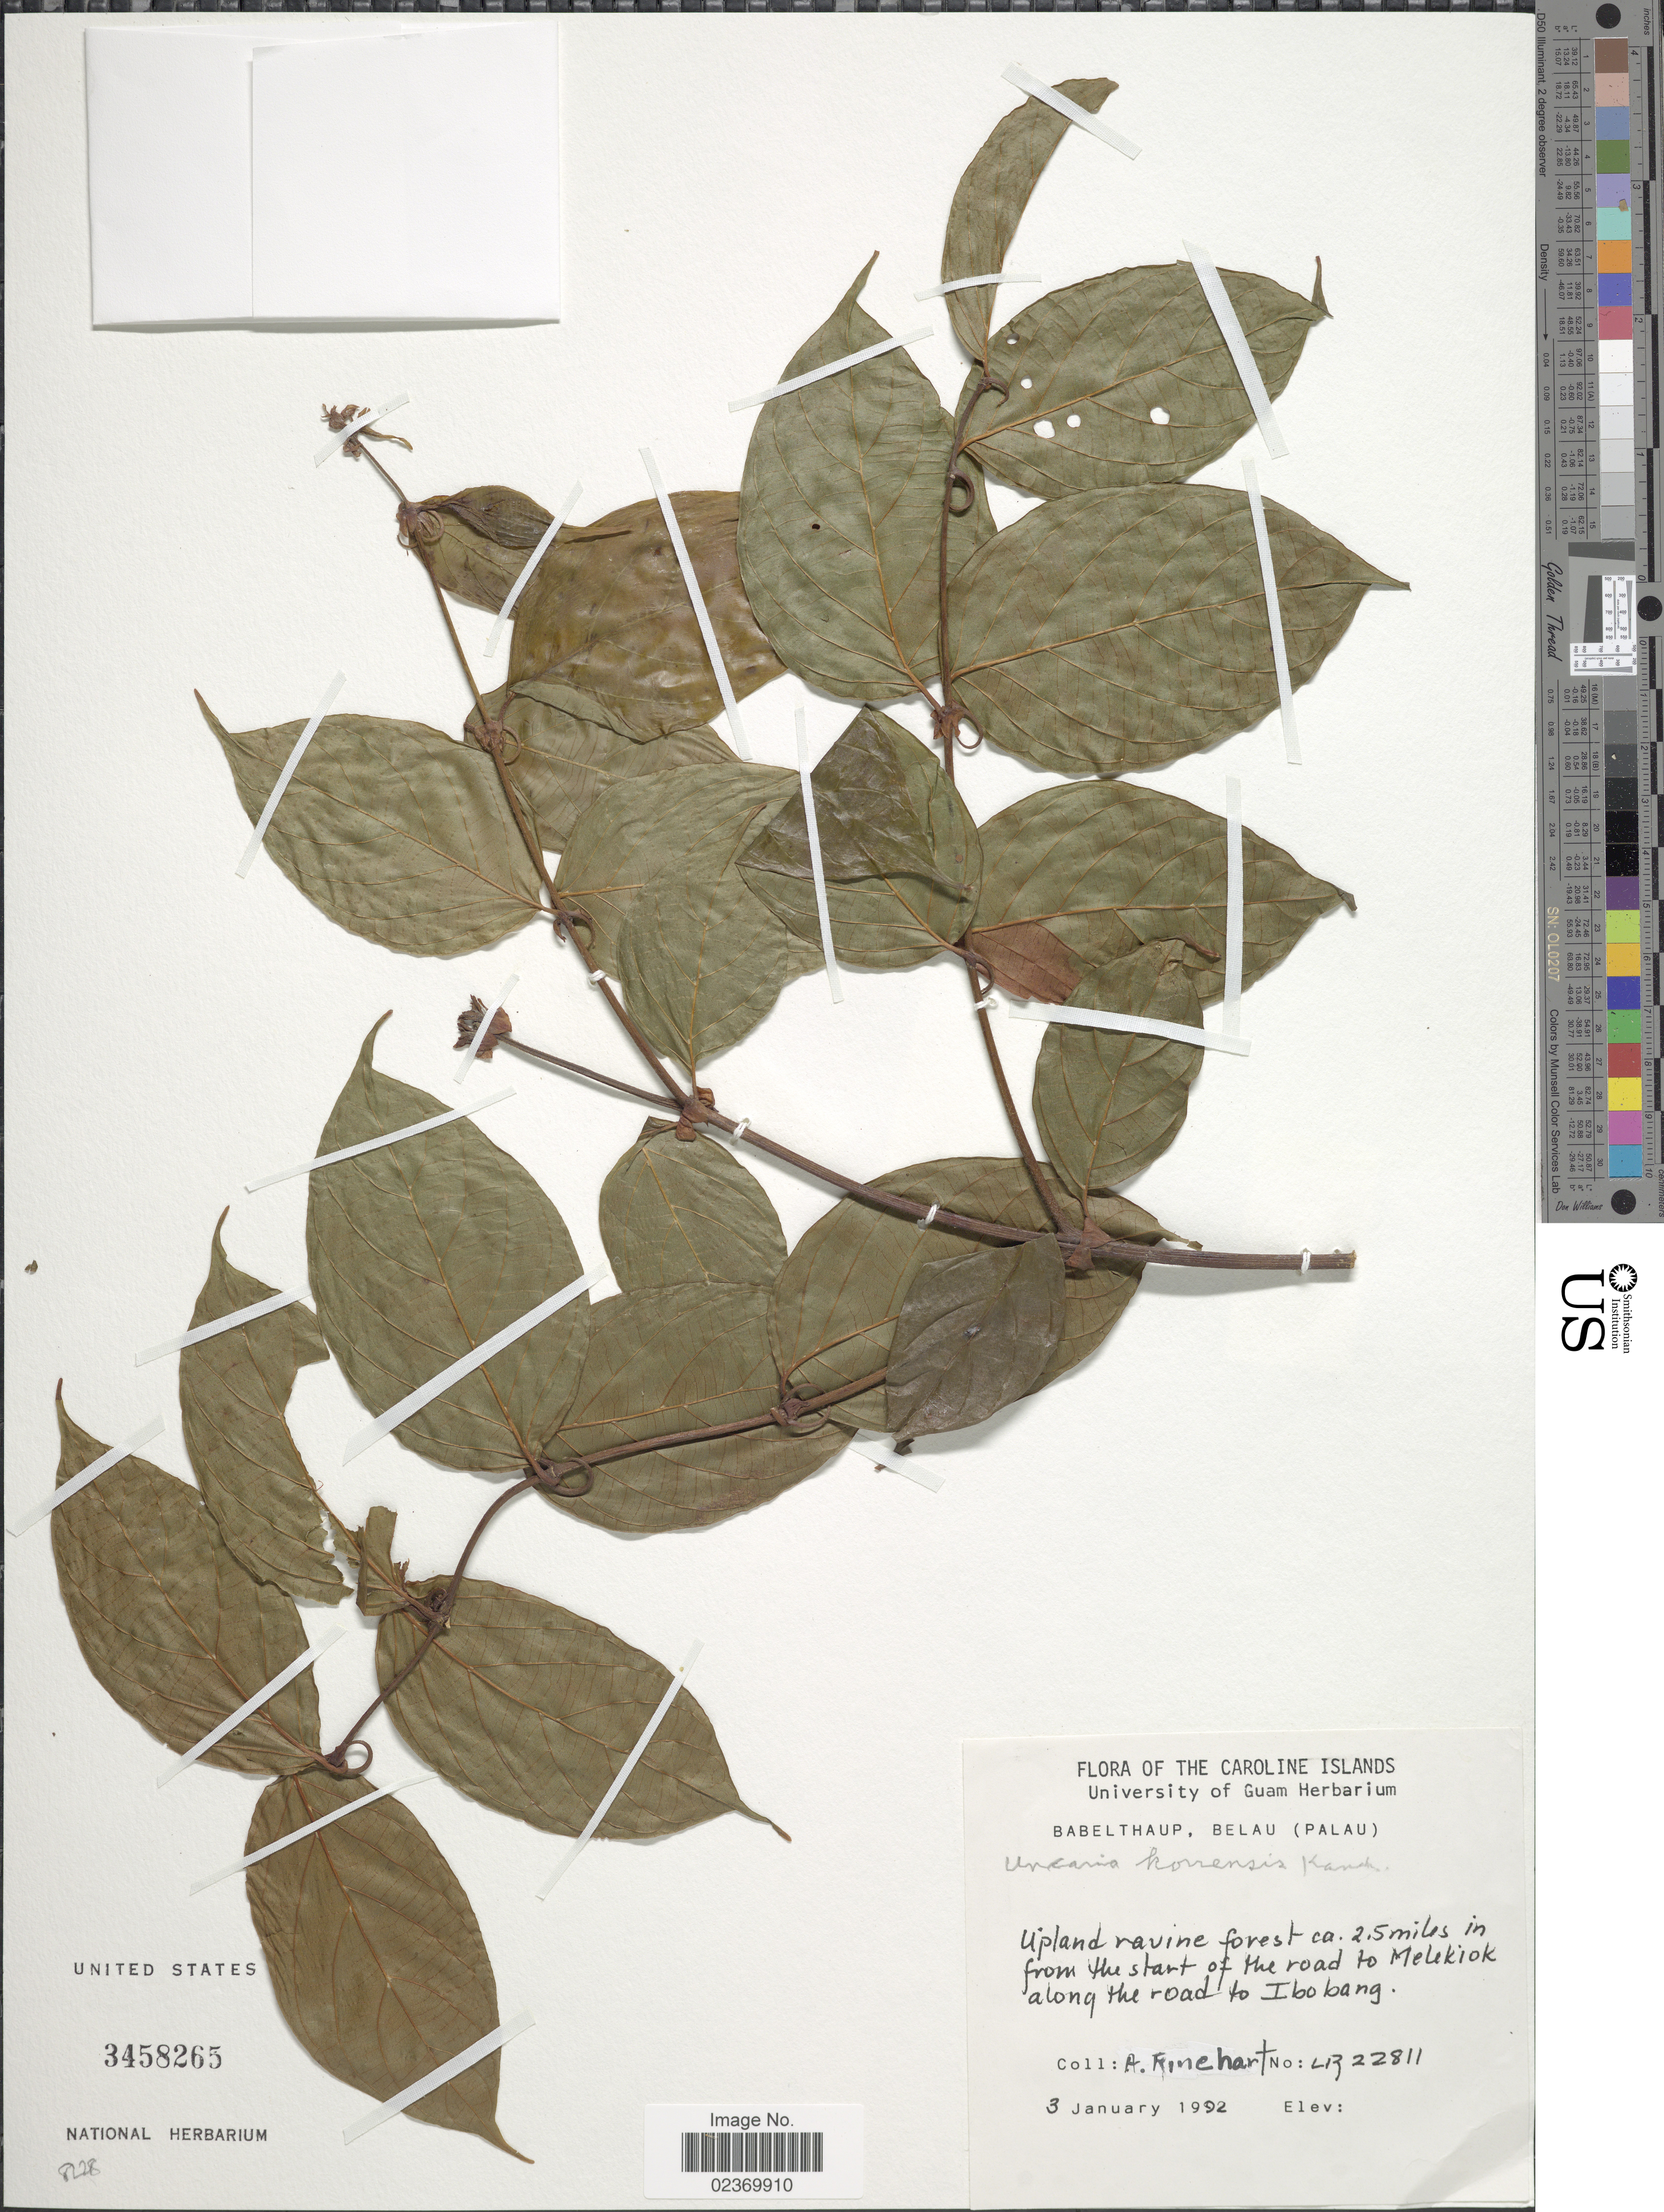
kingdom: Plantae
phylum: Tracheophyta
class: Magnoliopsida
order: Gentianales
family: Rubiaceae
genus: Uncaria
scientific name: Uncaria korrensis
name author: Kaneh.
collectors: A. Rinehart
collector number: LR22811*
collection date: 1992-01-03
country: Palau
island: Babeldaob [Babelthuap]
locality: Caroline Islands, Babelthaup, Belau ( Palau). Upland ravine forest ca. 2.5 miles in from the start of the road to Melekiok along the road to Ibobang [interpreted]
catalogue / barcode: US 3458265